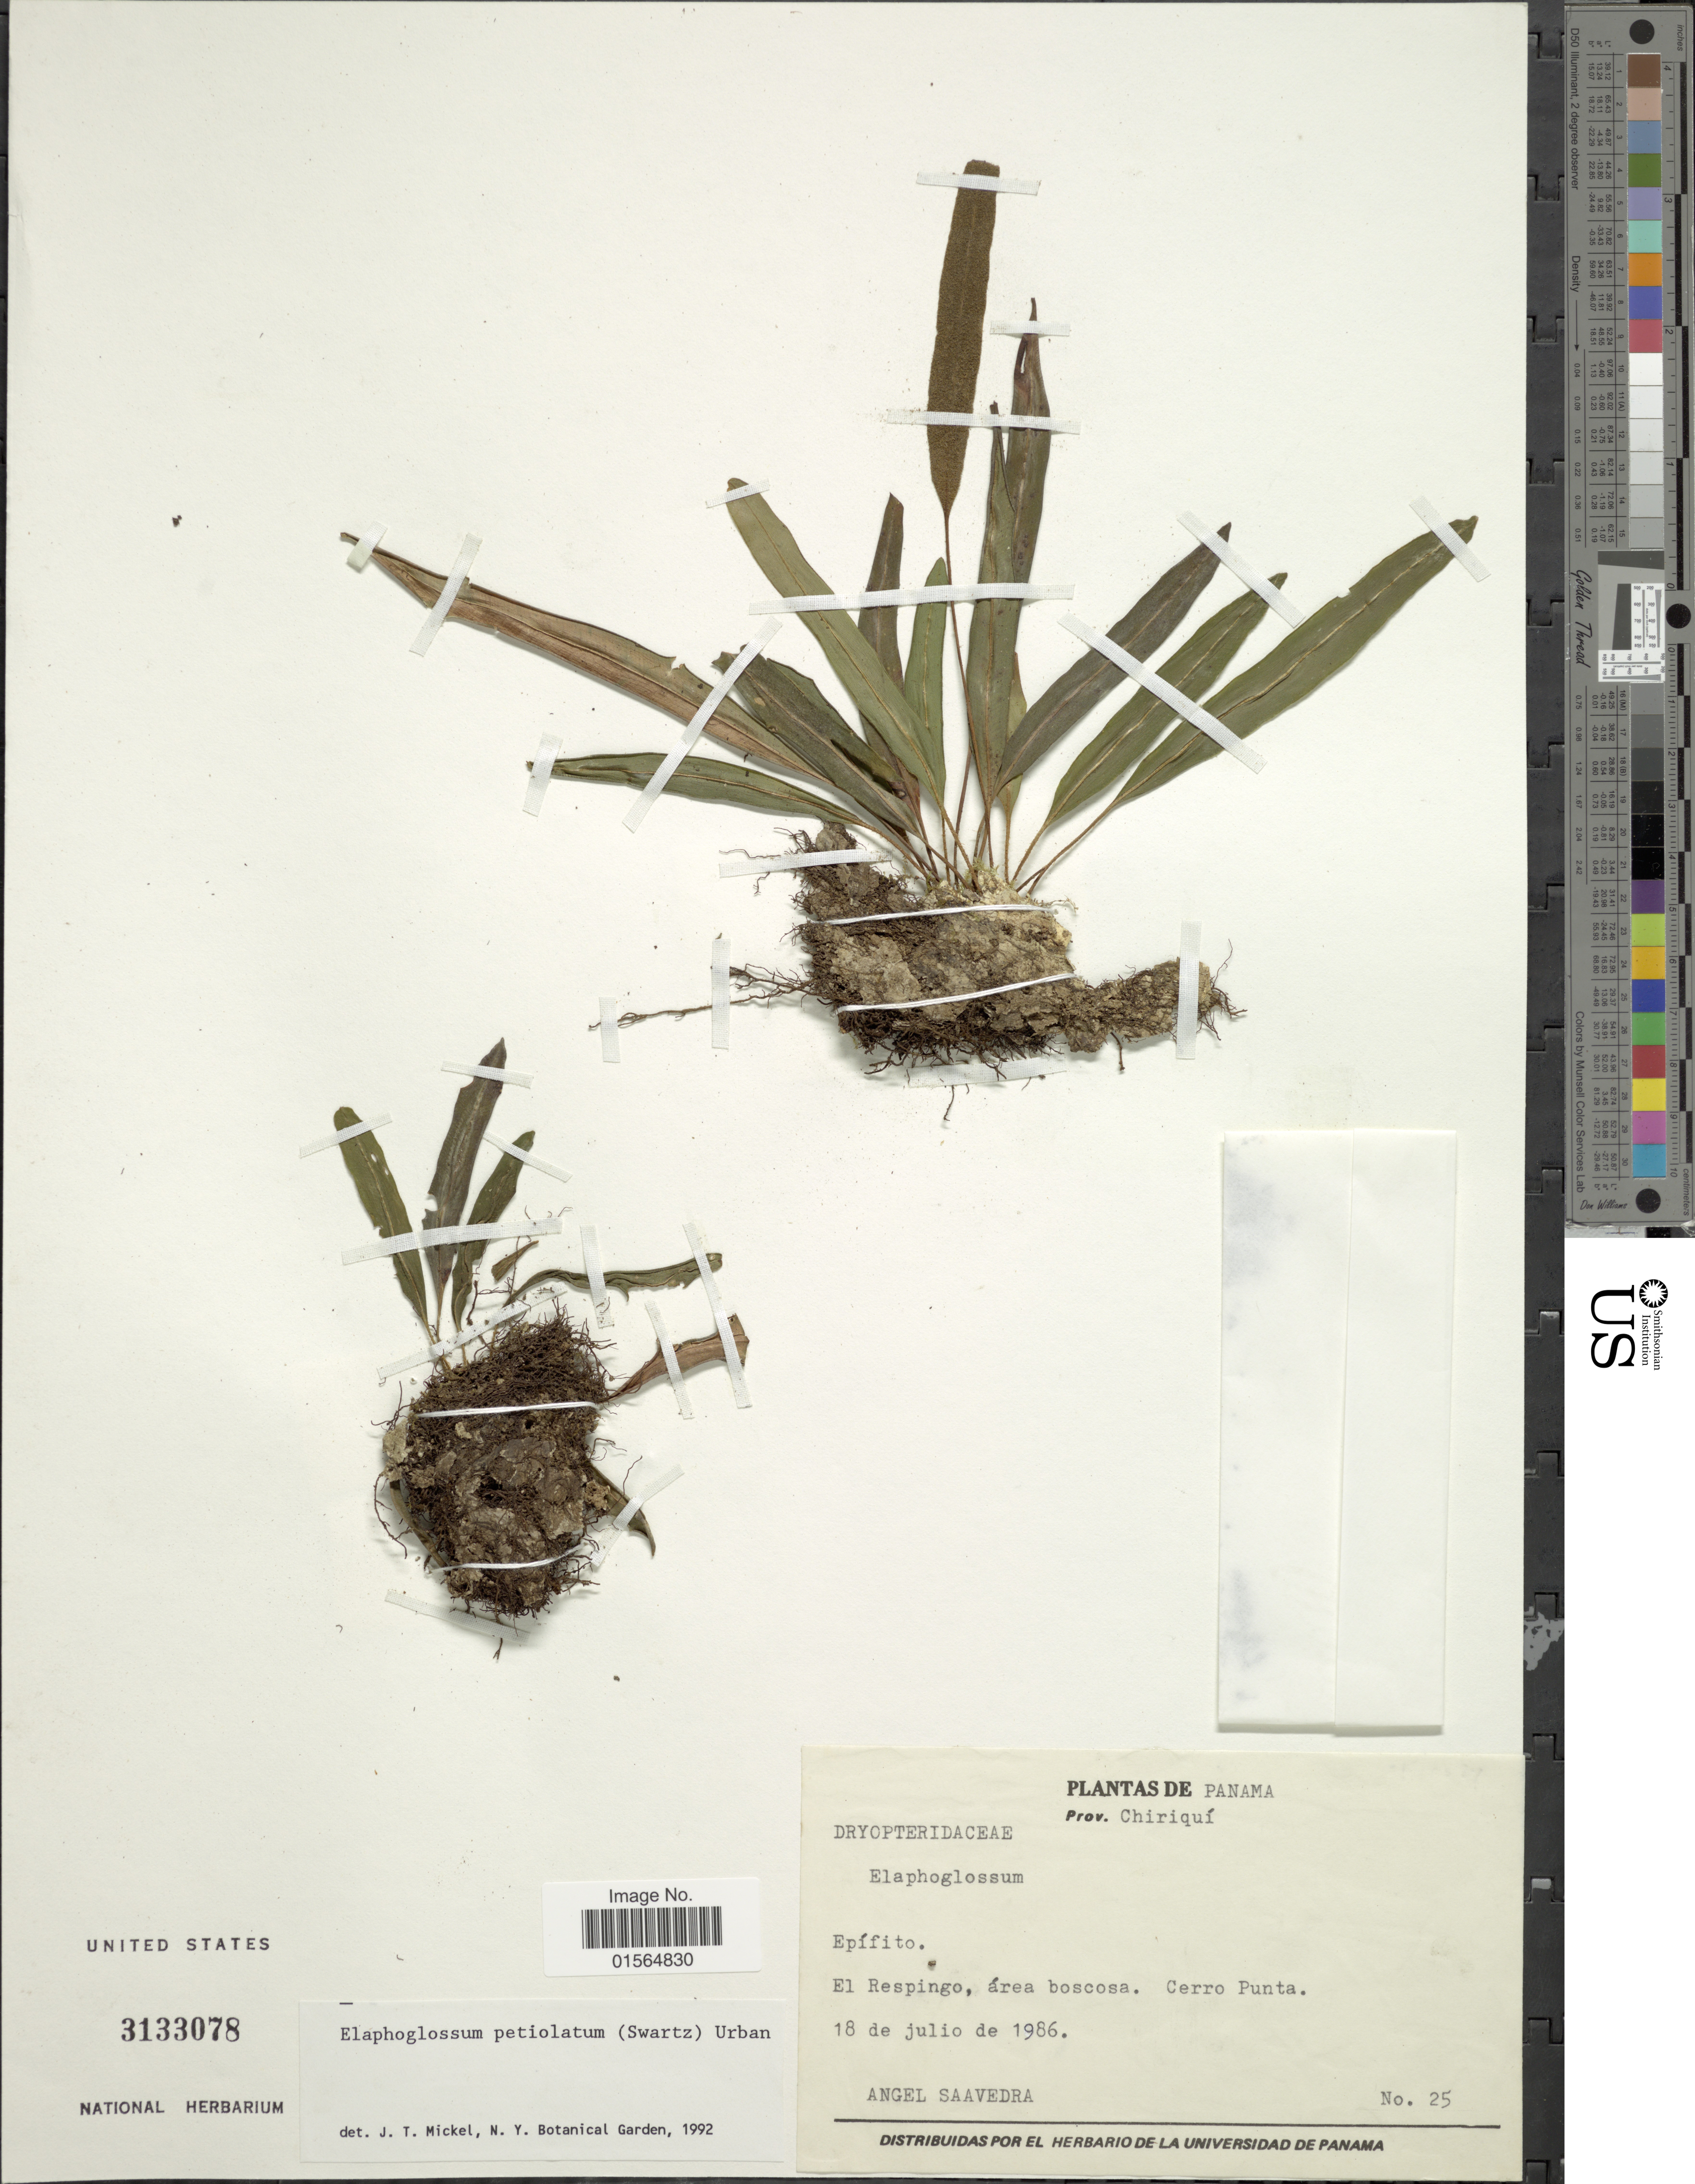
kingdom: Plantae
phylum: Tracheophyta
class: Polypodiopsida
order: Polypodiales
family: Dryopteridaceae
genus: Elaphoglossum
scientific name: Elaphoglossum petiolatum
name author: (Sw.) Urb.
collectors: A. Saavedra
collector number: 25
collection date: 1986-07-18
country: Panama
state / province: Chiriqui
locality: El Respingo, area boscosa. Cerro Punta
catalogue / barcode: US 3133078